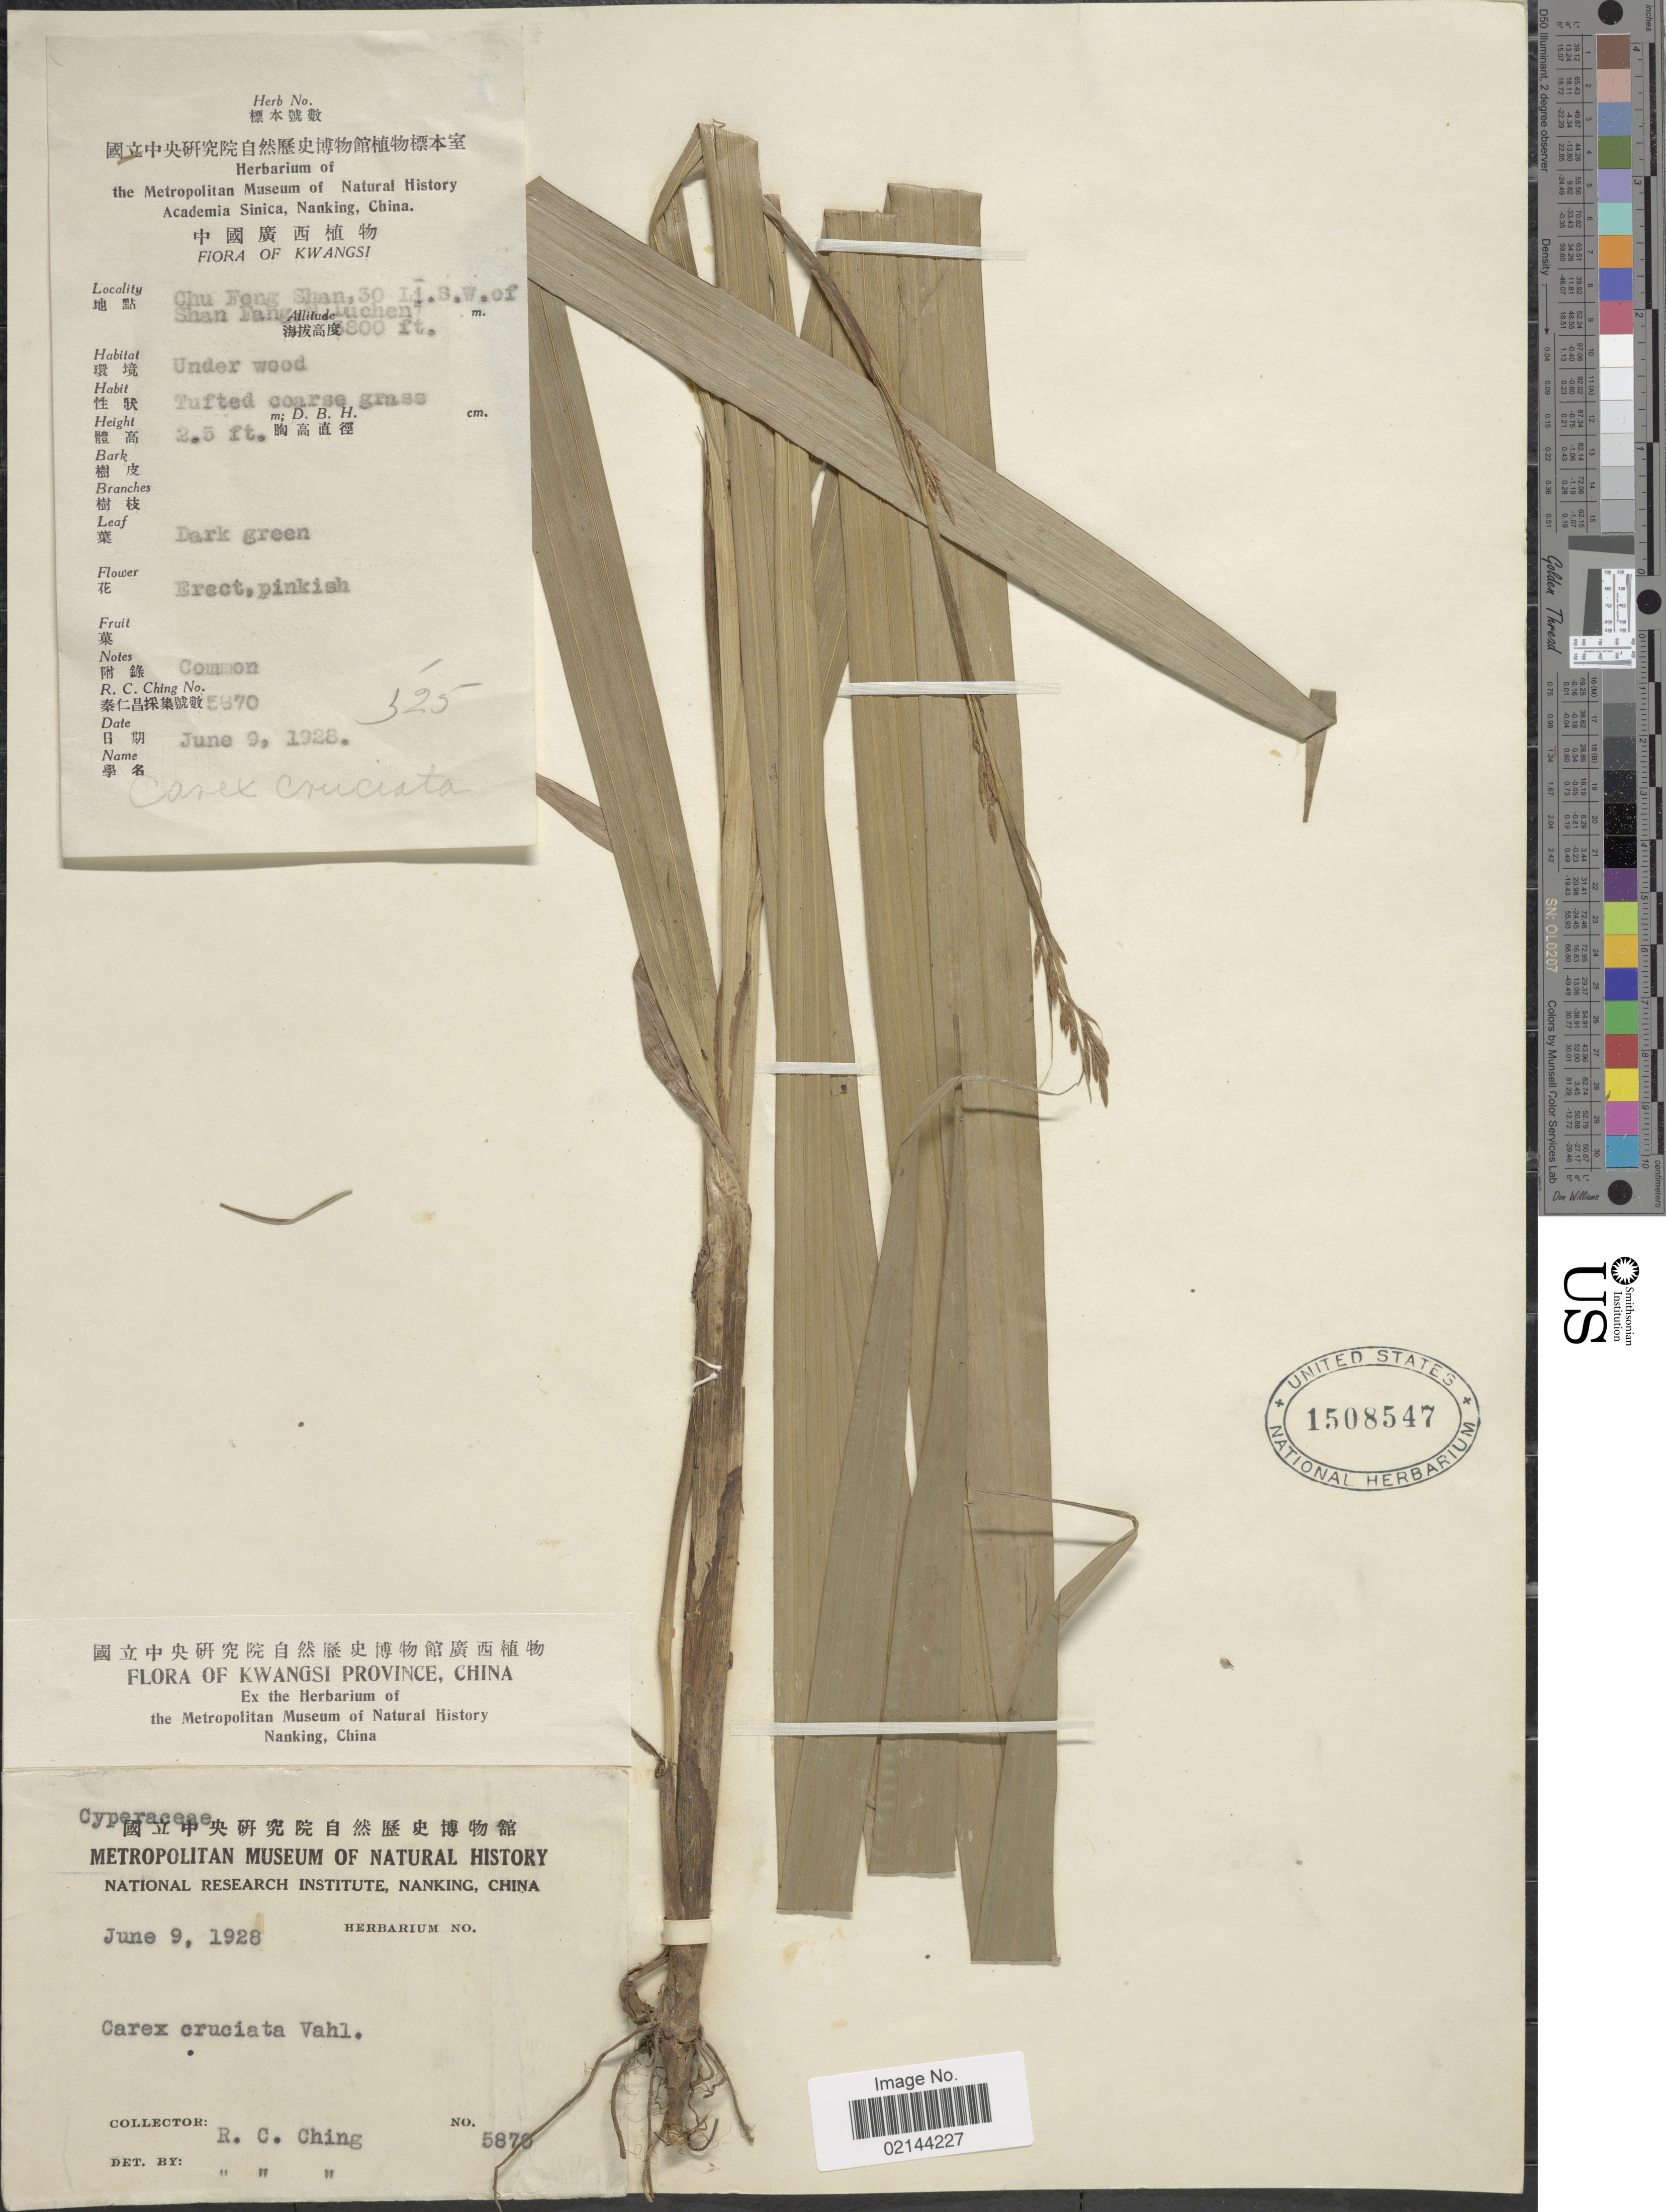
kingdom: Plantae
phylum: Tracheophyta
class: Liliopsida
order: Poales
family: Cyperaceae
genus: Carex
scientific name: Carex cruciata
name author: Wahlenb.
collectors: R. C. Ching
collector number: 5870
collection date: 1928-06-09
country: China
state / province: Guangxi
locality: Kwangsi, Chu Feng Shan, 30 Li. S.W. of Shan Fang, Luchen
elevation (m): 1158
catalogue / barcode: US 1508547